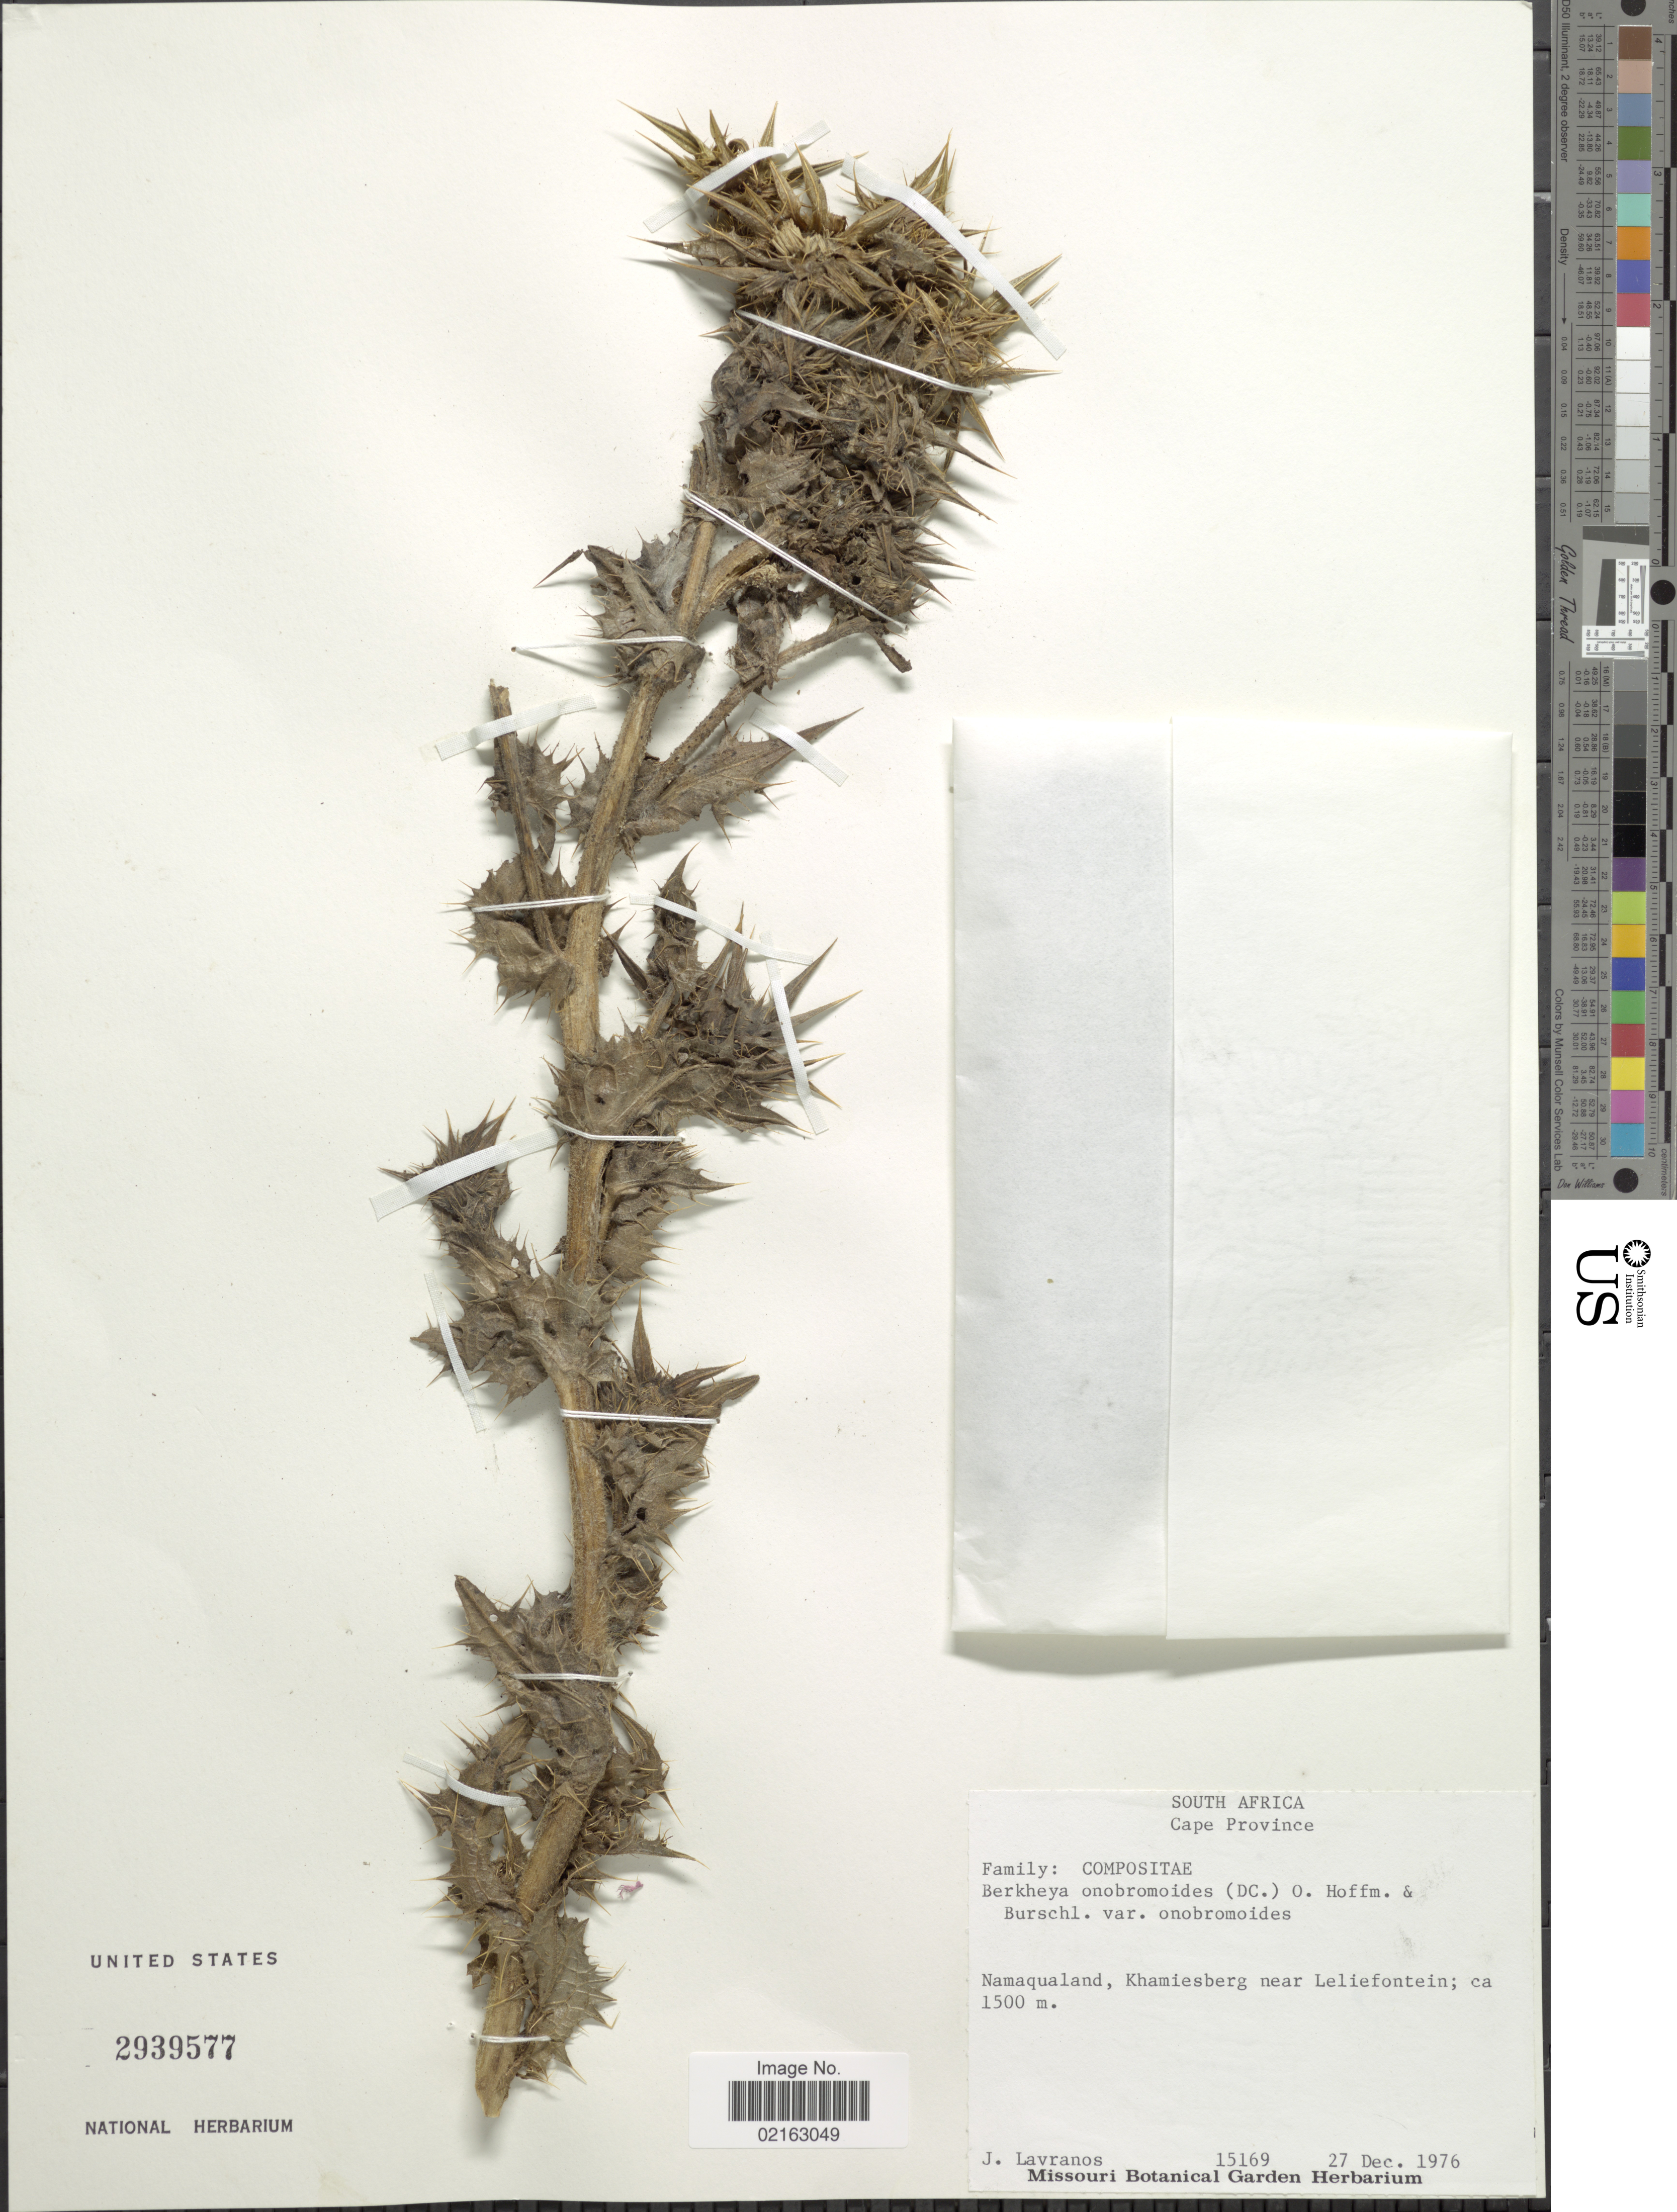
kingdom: Plantae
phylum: Tracheophyta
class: Magnoliopsida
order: Asterales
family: Asteraceae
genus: Berkheya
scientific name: Berkheya onobromoides var. onobromoides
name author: O. Hoffm. & Muschl.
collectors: J. Lavranos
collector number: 15169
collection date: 1976-12-27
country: South Africa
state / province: Northern Cape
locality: Cape Province. Namaqualand, Khamiesberg near Leliefontein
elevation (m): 1500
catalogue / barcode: US 2939577